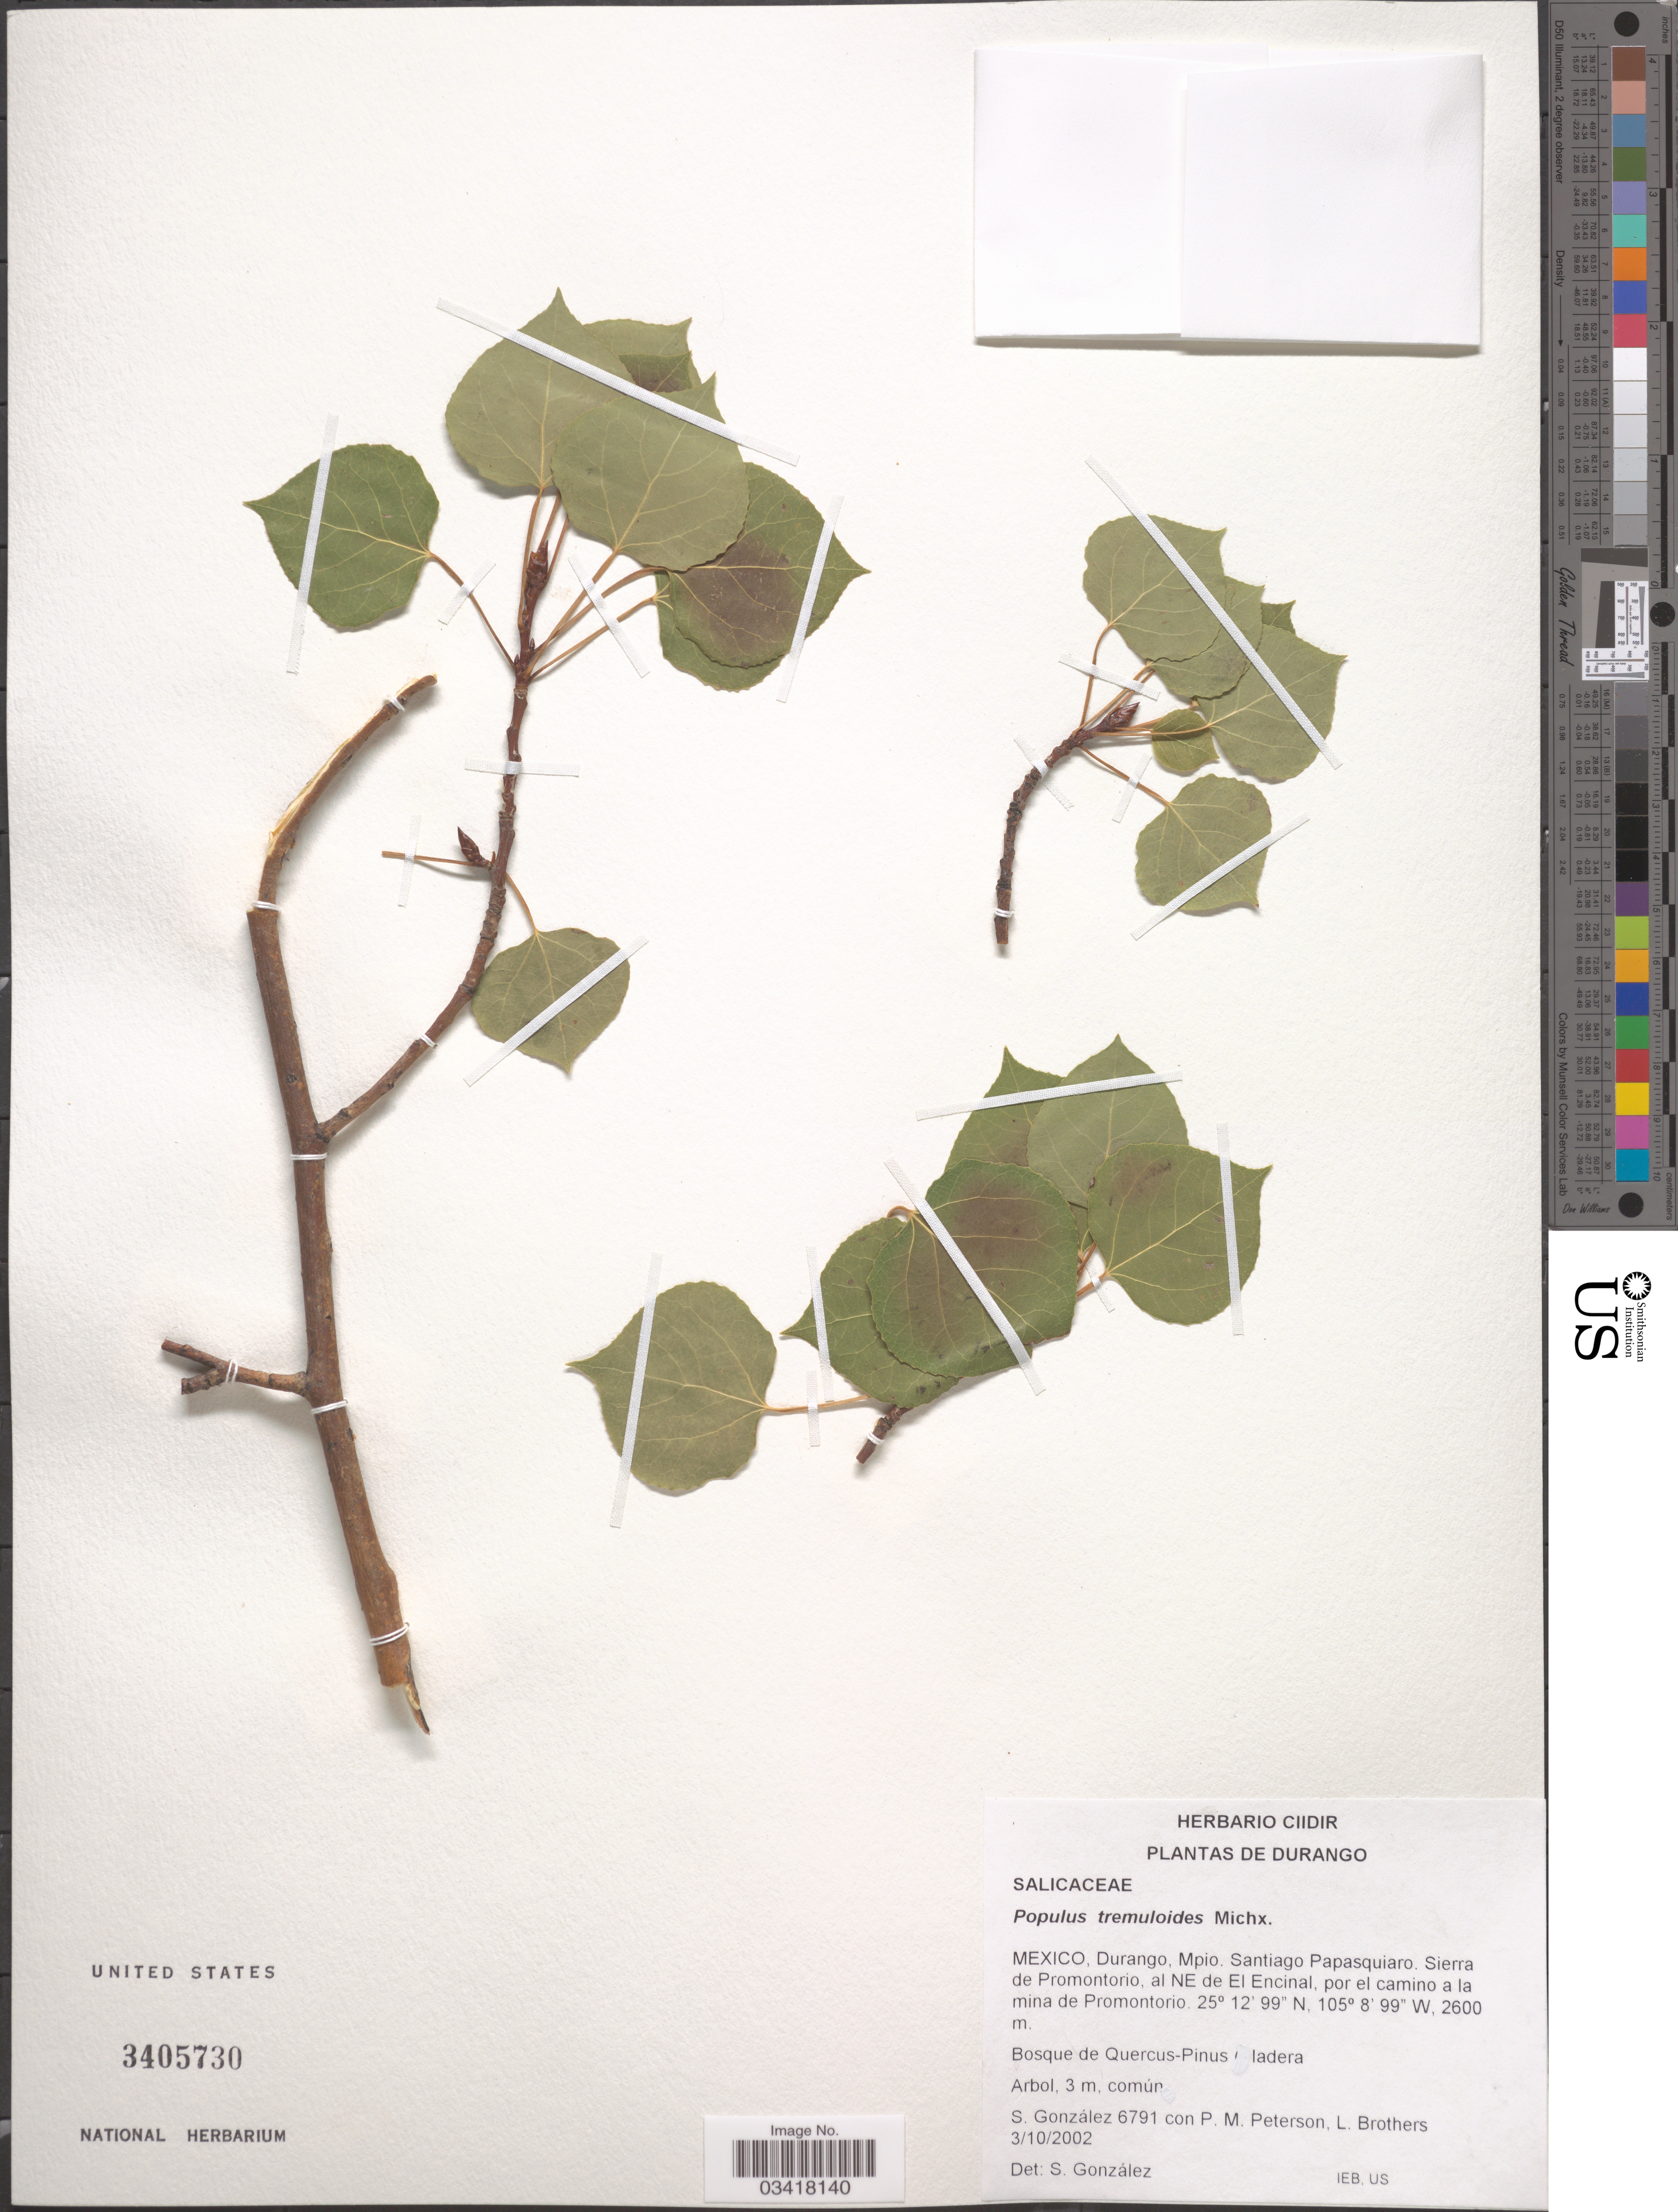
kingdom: Plantae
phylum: Tracheophyta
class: Magnoliopsida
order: Malpighiales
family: Salicaceae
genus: Populus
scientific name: Populus tremuloides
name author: Michx.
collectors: S. Gonzáles, P. M. Peterson & L. Brothers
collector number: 6791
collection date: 2002-10-03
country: Mexico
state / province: Durango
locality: Durango, Mpio. Santiago Papasquiaro. Sierra de Promontorio, al NE de El Encinal, por el camino a la mina de Promontorio.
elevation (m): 2600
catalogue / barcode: US 3405730